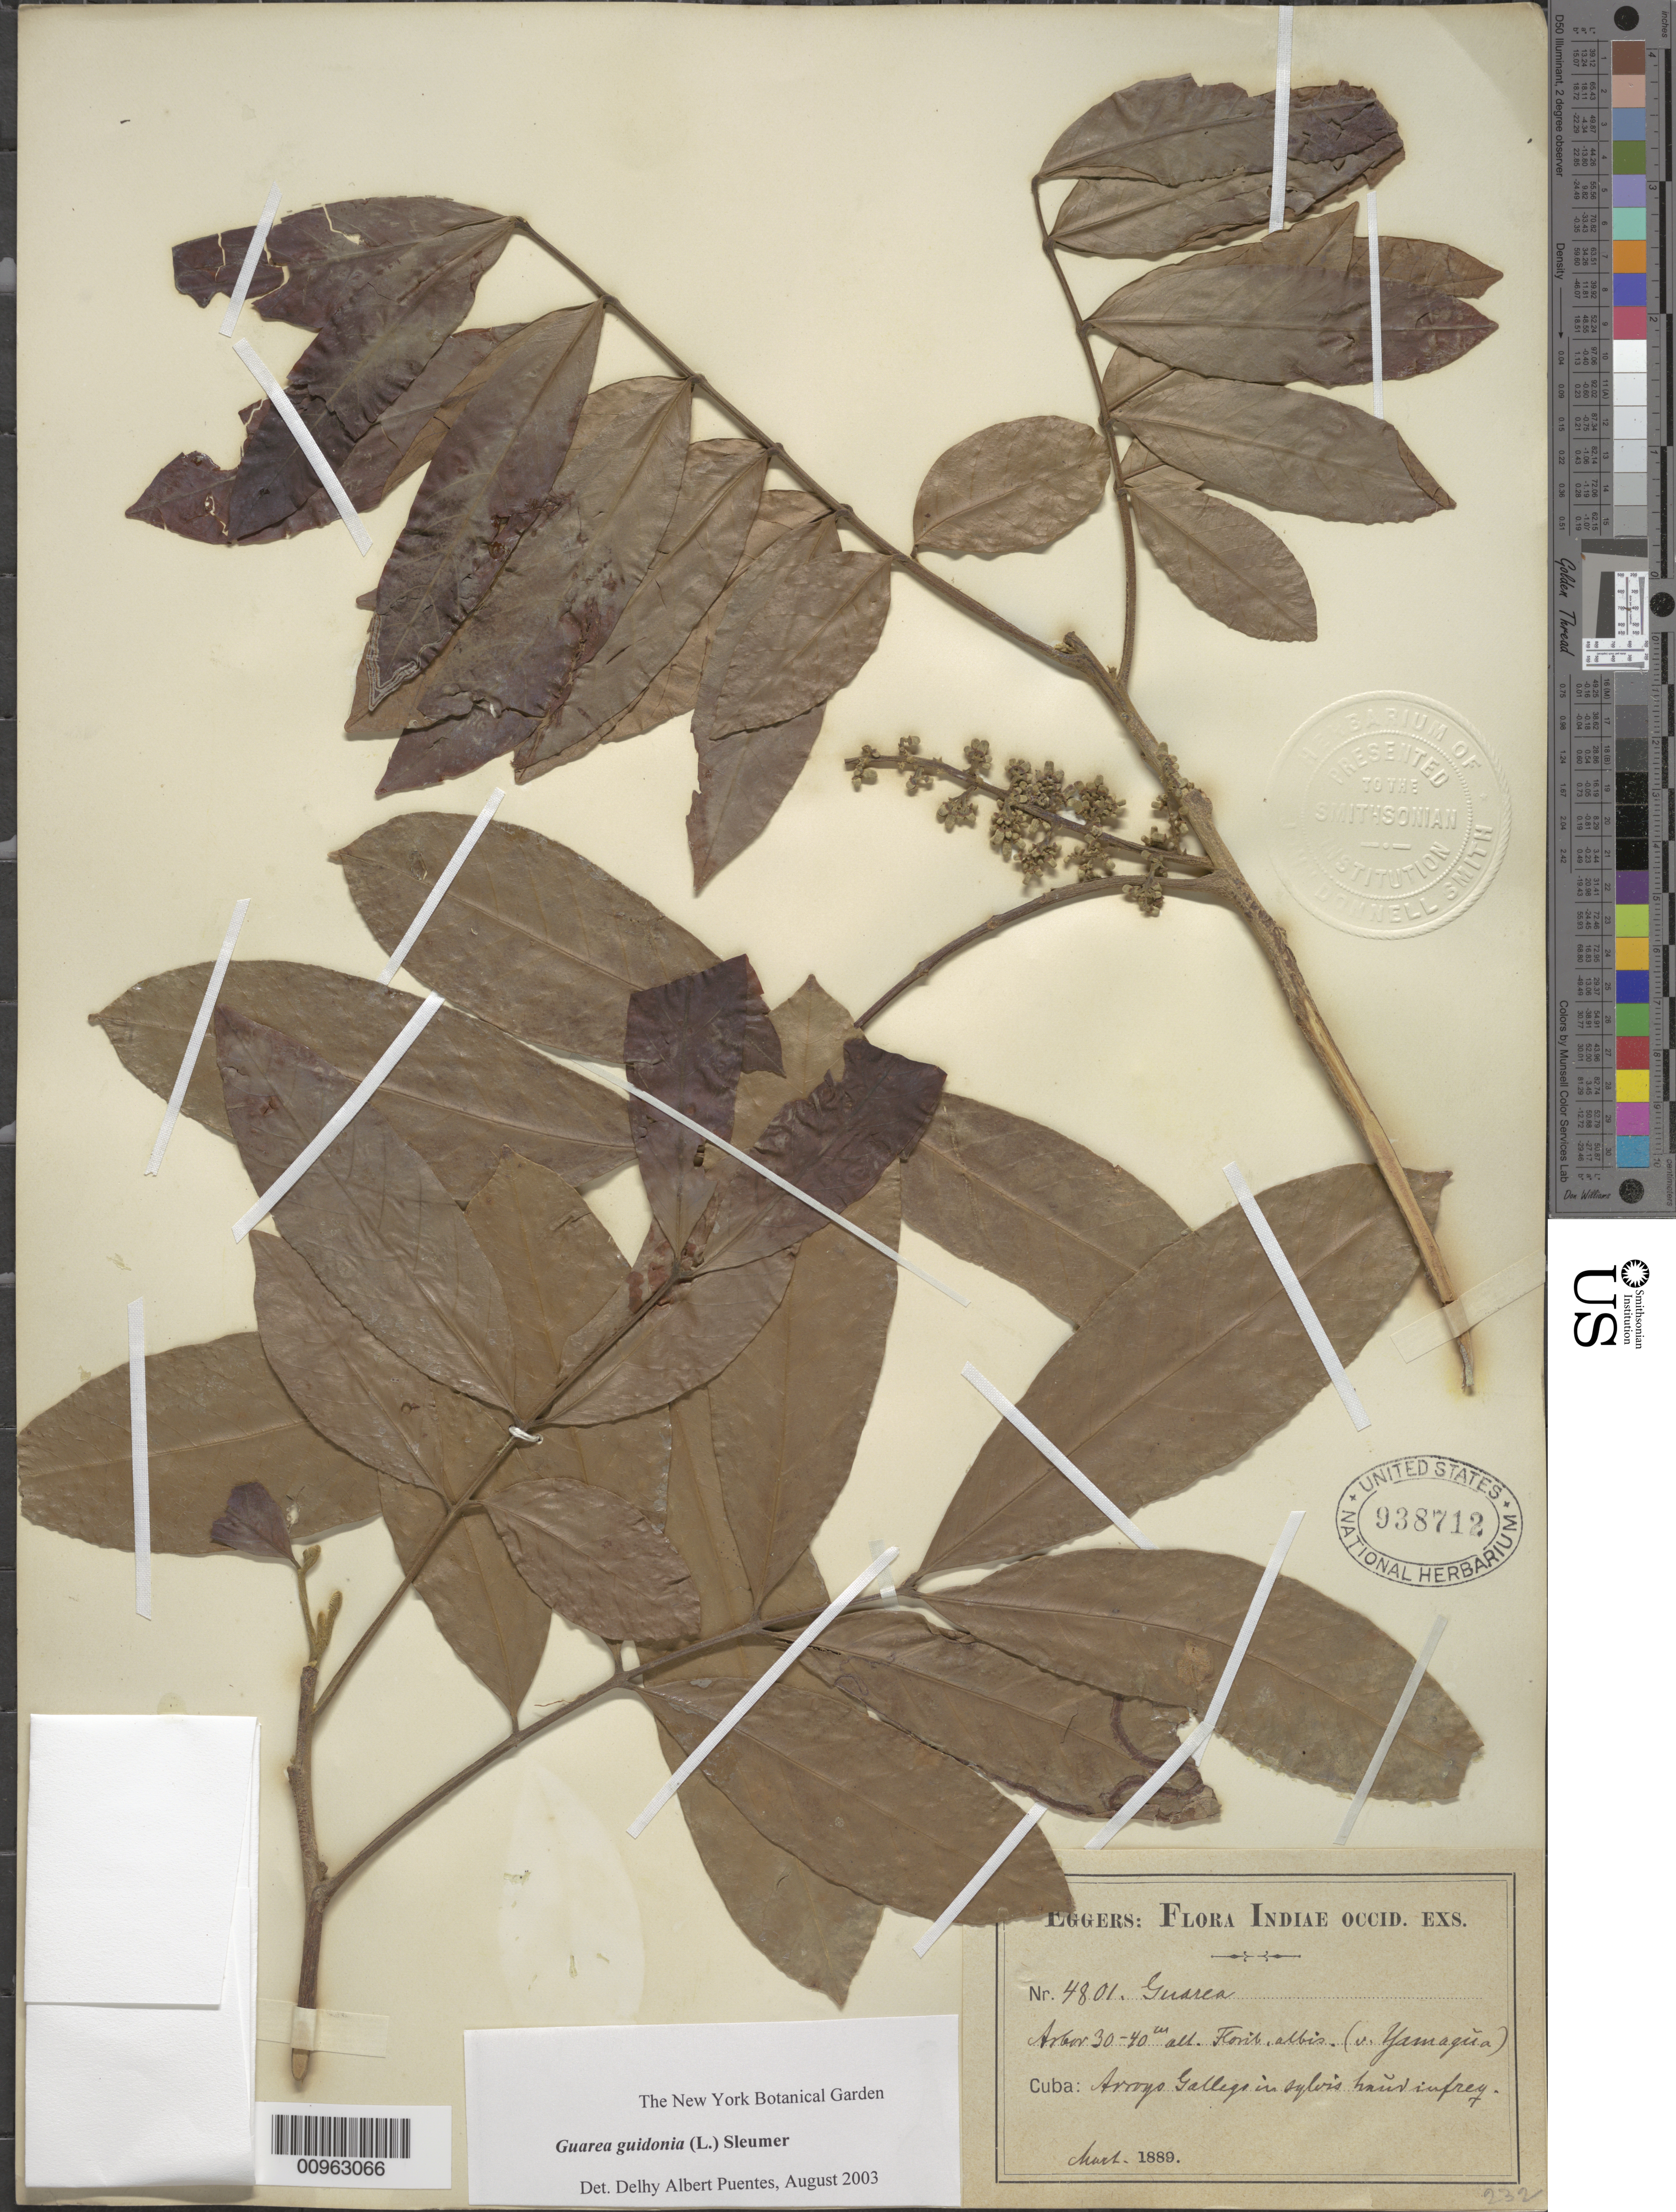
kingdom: Plantae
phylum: Tracheophyta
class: Magnoliopsida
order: Sapindales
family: Meliaceae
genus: Guarea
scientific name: Guarea guidonia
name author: (L.) Sleumer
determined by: Puentes, D. A.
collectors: H. F. A. von Eggers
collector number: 4801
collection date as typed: Mar 1889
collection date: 1889-03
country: Cuba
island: Cuba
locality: Arroyo "Gallegs"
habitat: In sylvis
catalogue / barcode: US 938712